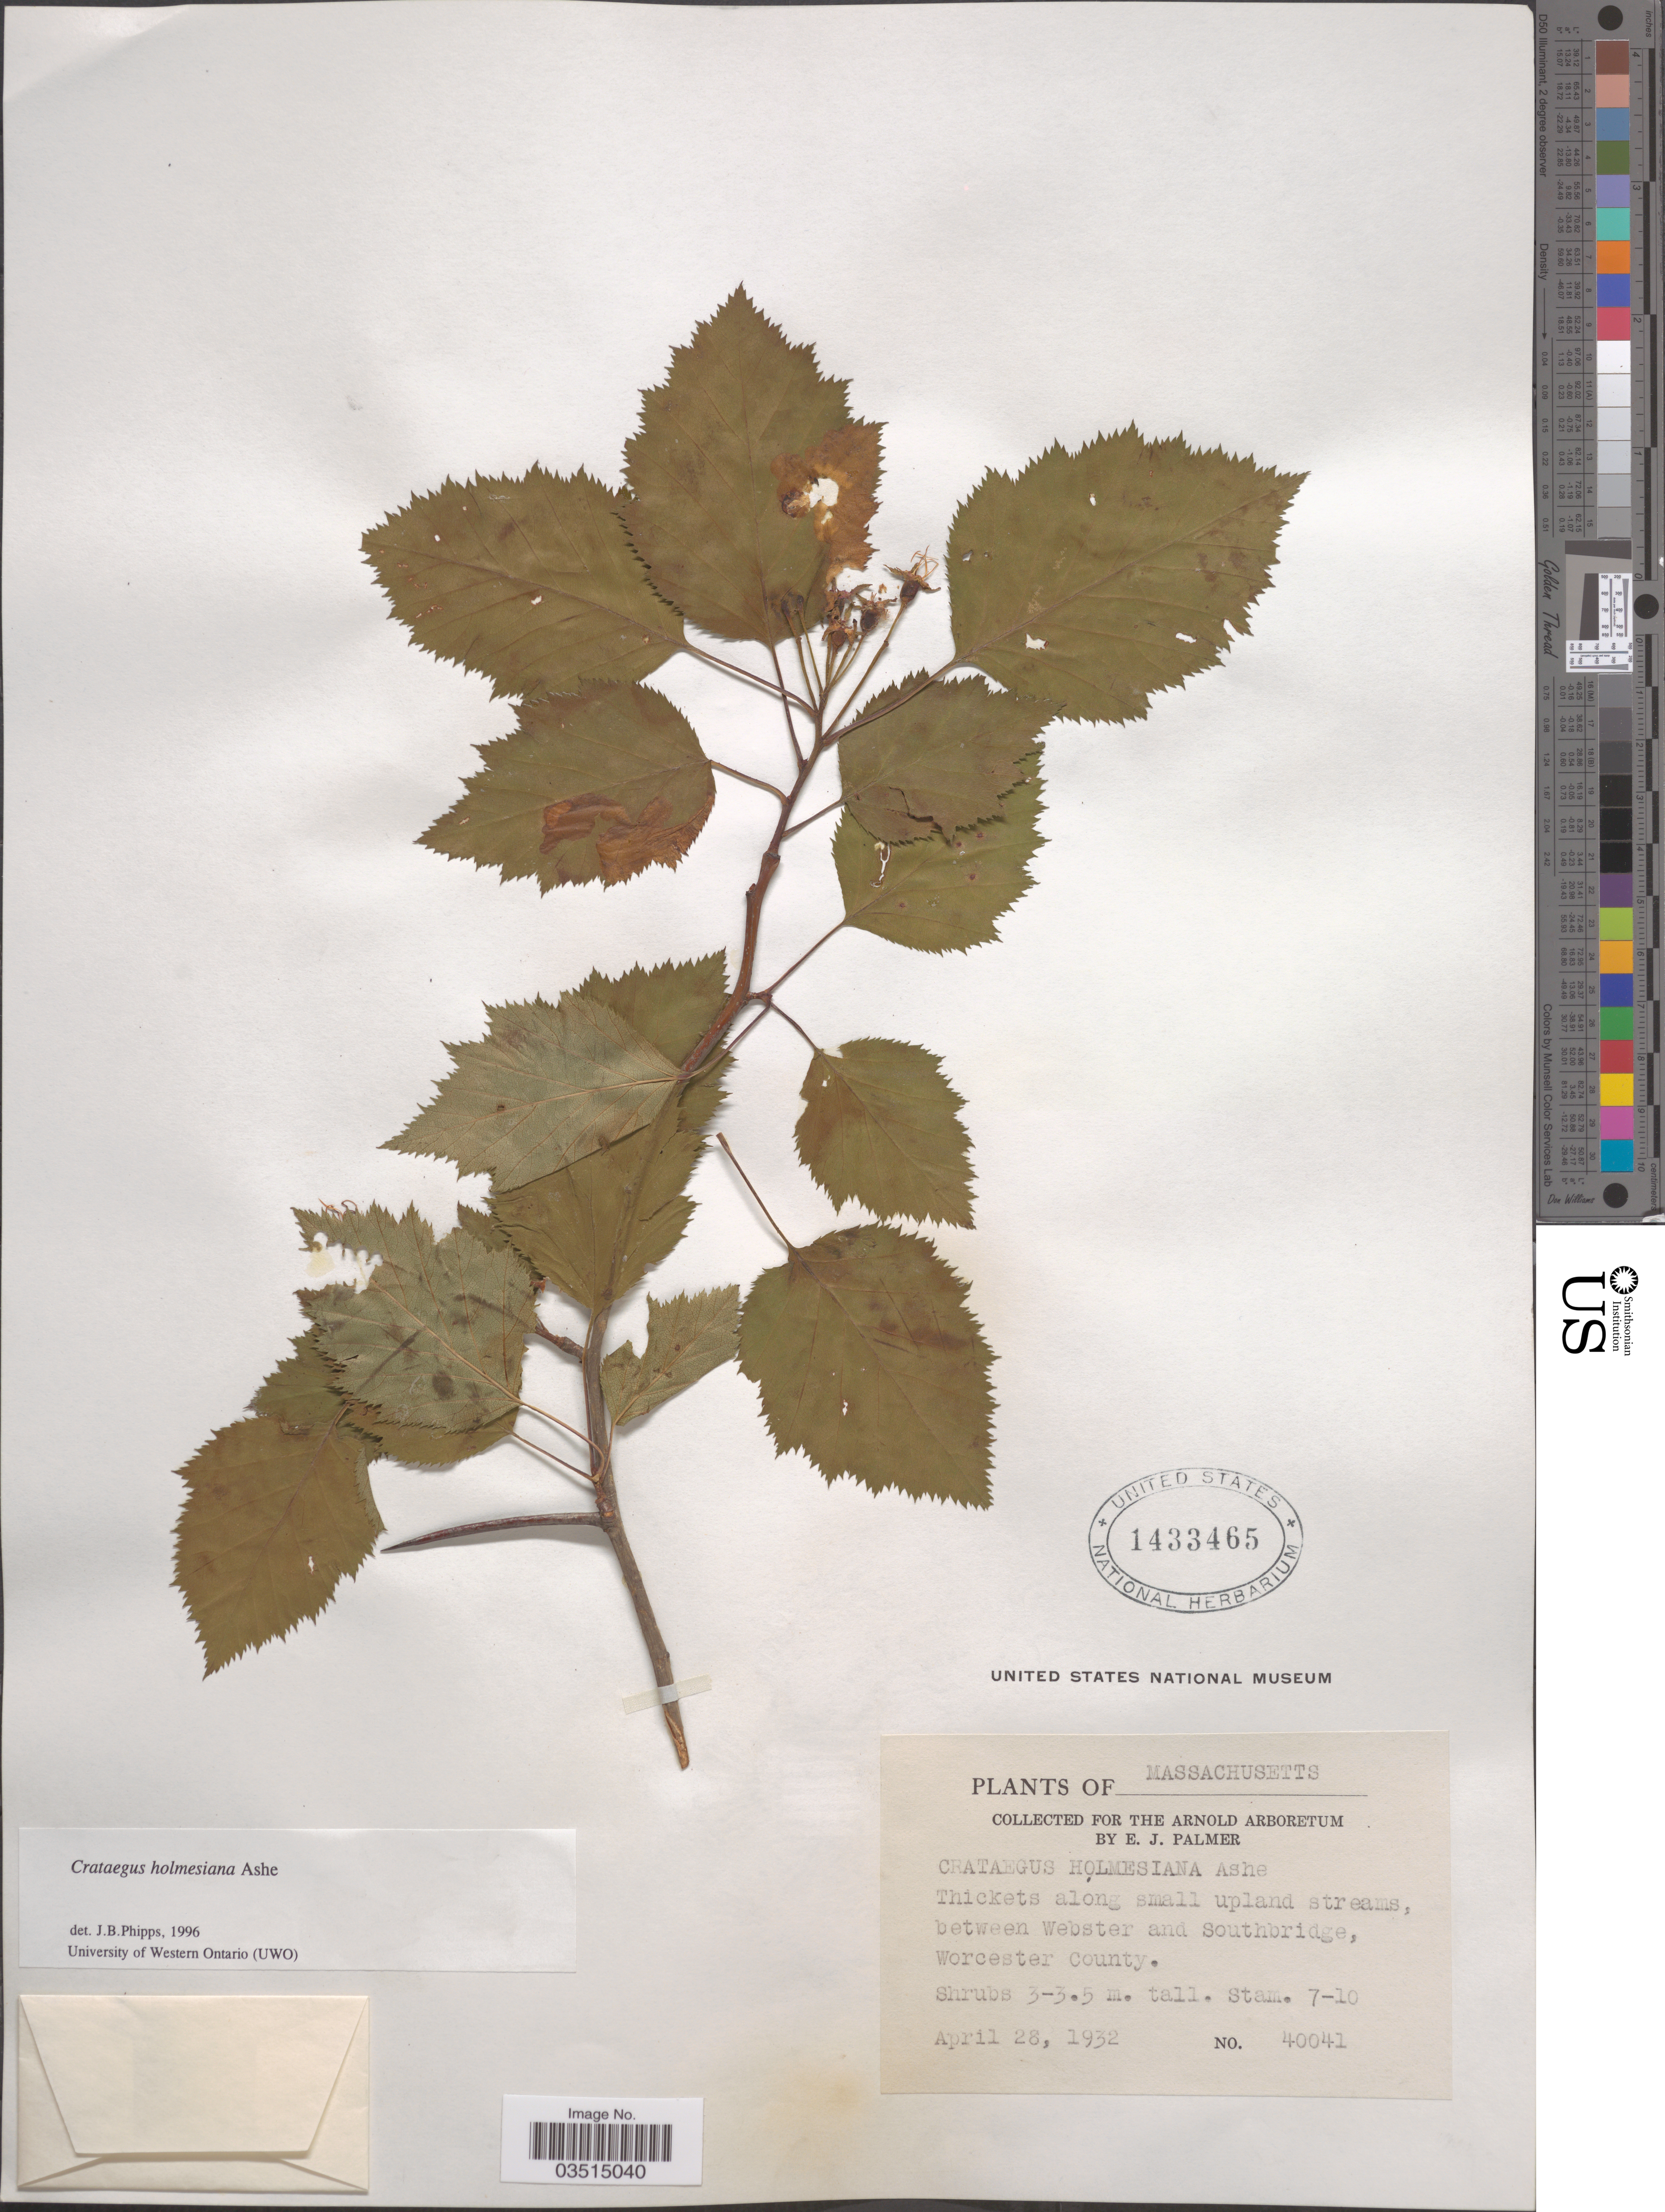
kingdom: Plantae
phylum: Tracheophyta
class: Magnoliopsida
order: Rosales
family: Rosaceae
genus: Crataegus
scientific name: Crataegus holmesiana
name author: Ashe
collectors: E. J. Palmer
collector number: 40041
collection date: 1932-04-28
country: United States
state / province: Massachusetts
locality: Between Webster and Southbridge, Worcester County.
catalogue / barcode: US 1433465